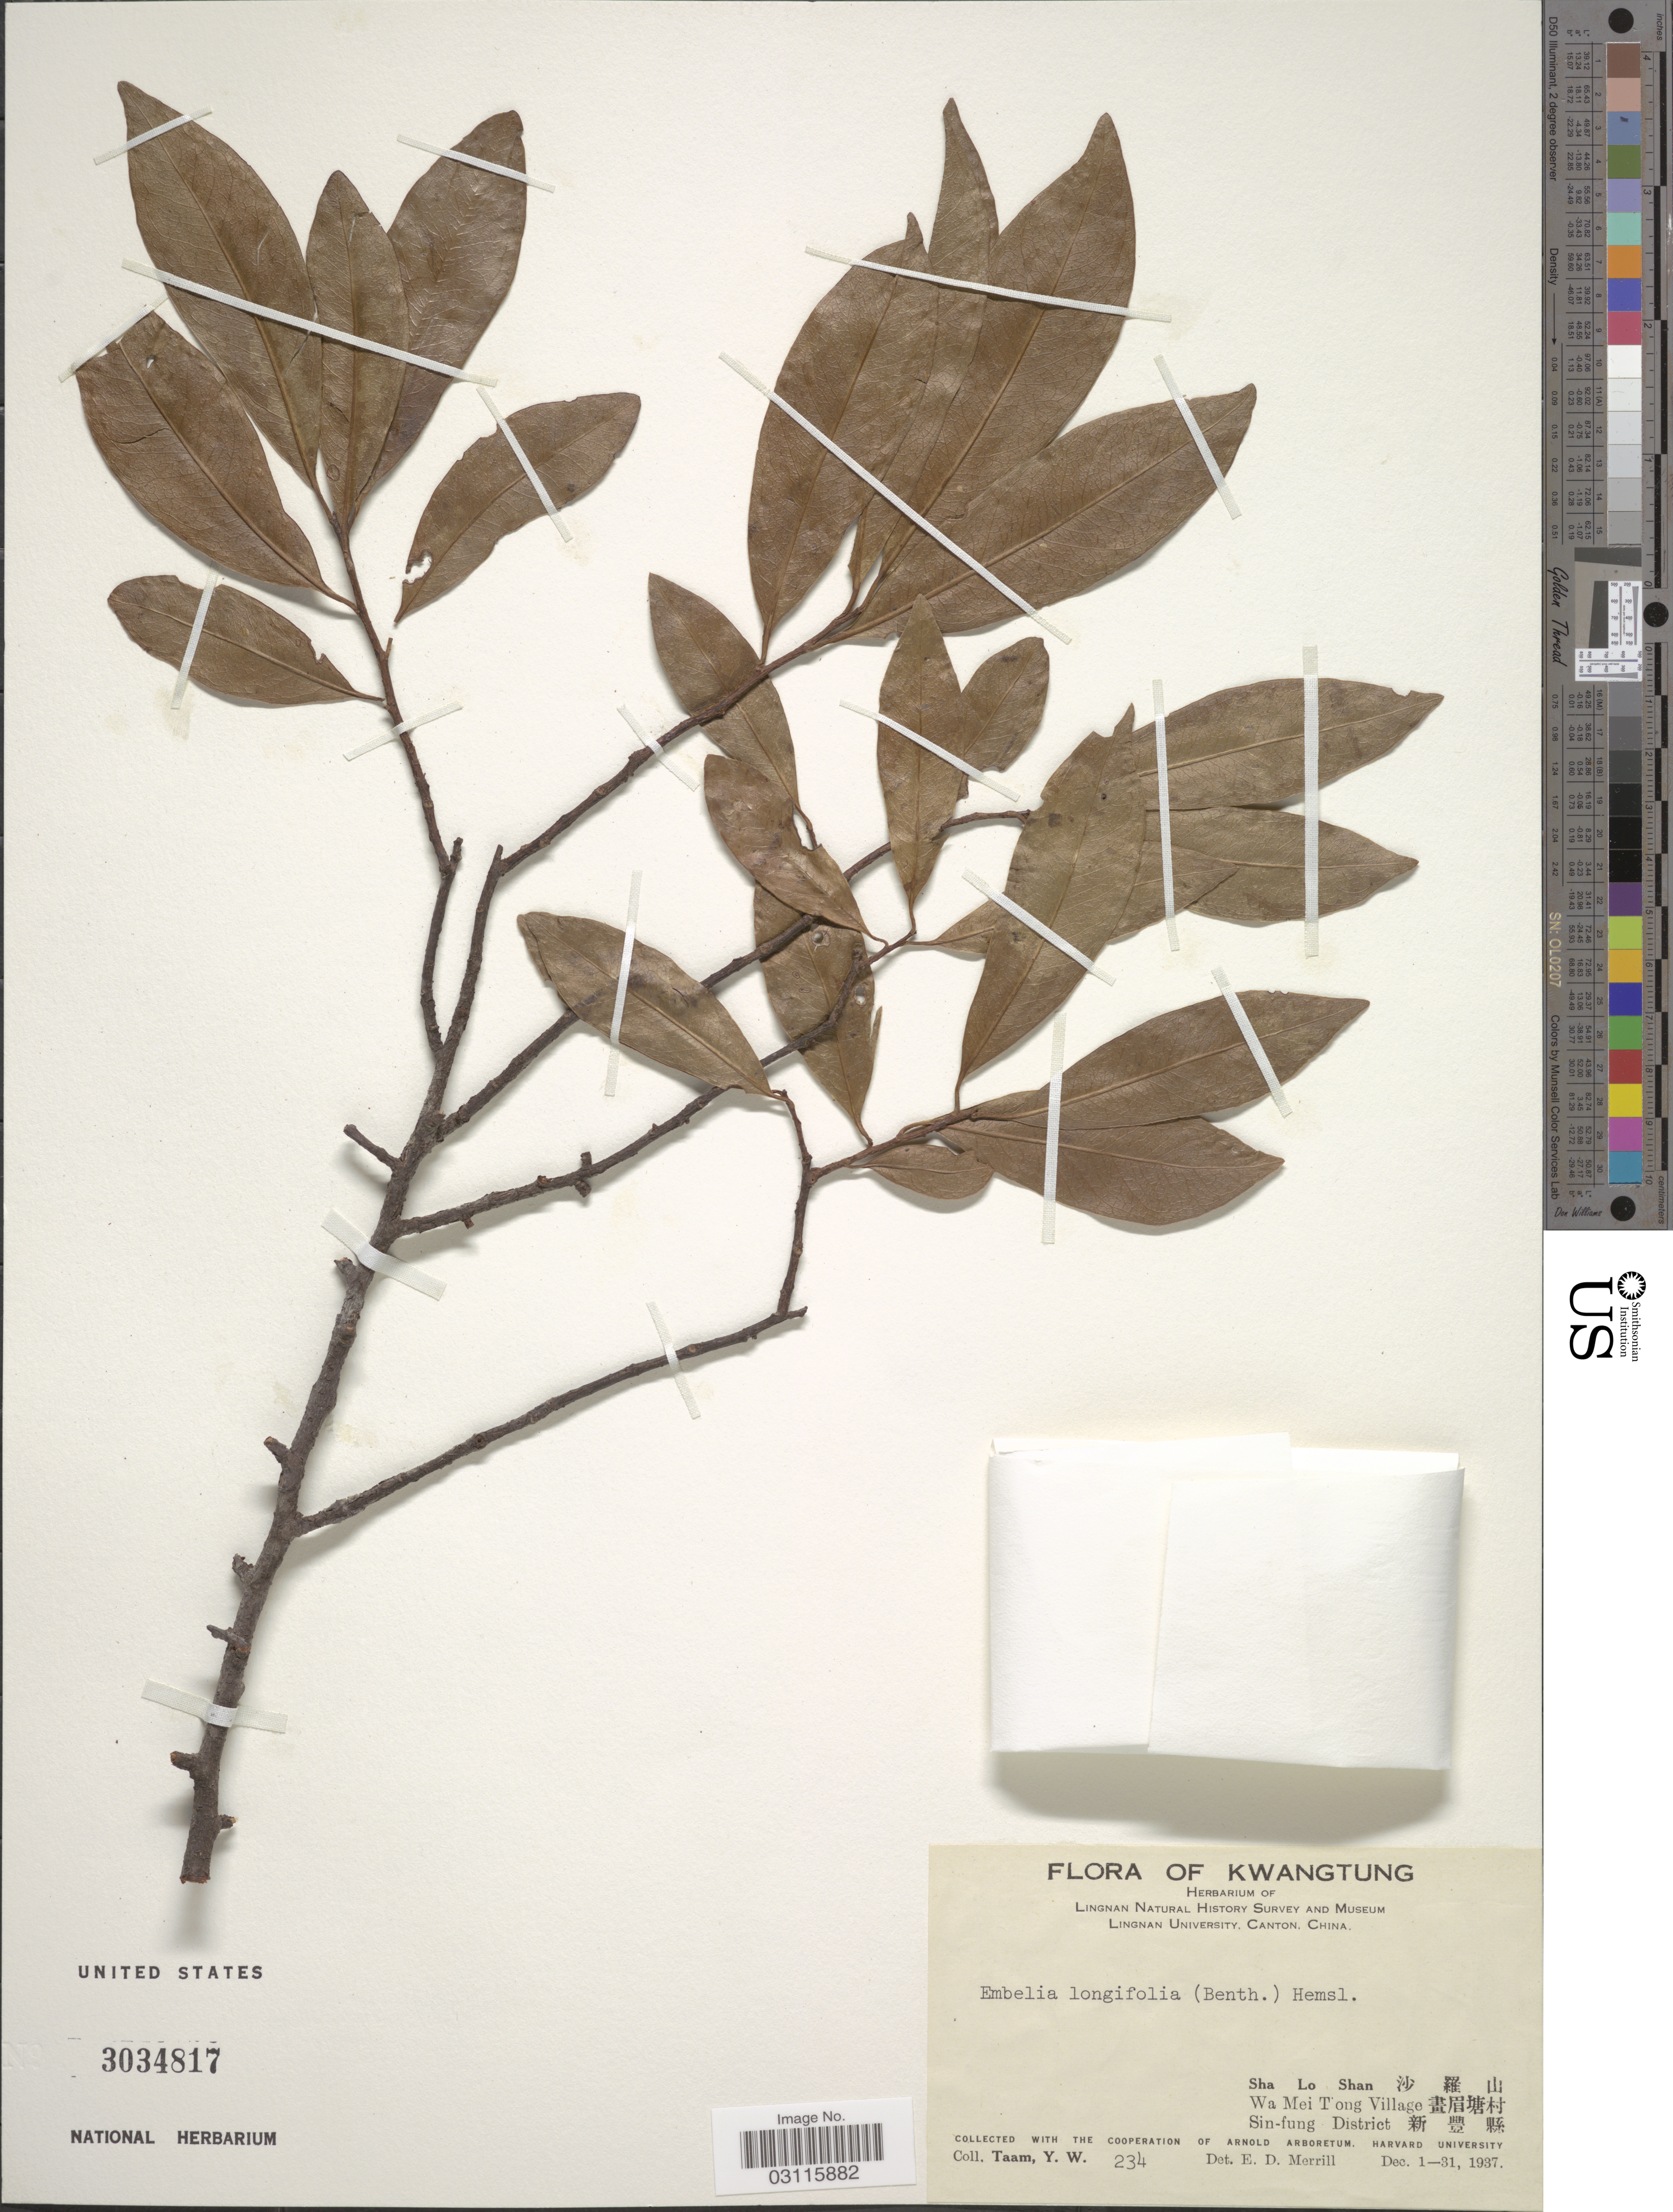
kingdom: Plantae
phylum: Tracheophyta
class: Magnoliopsida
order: Ericales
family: Primulaceae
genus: Embelia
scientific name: Embelia longifolia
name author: (Benth.) Hemsl.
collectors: Y. W. Taam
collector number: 234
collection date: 1937-12-01/1937-12-31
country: China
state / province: Guangdong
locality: Kwangtung. Sha Lo Shan. Wai Mei T'ong Village, Sin-fung District.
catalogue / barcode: US 3034817